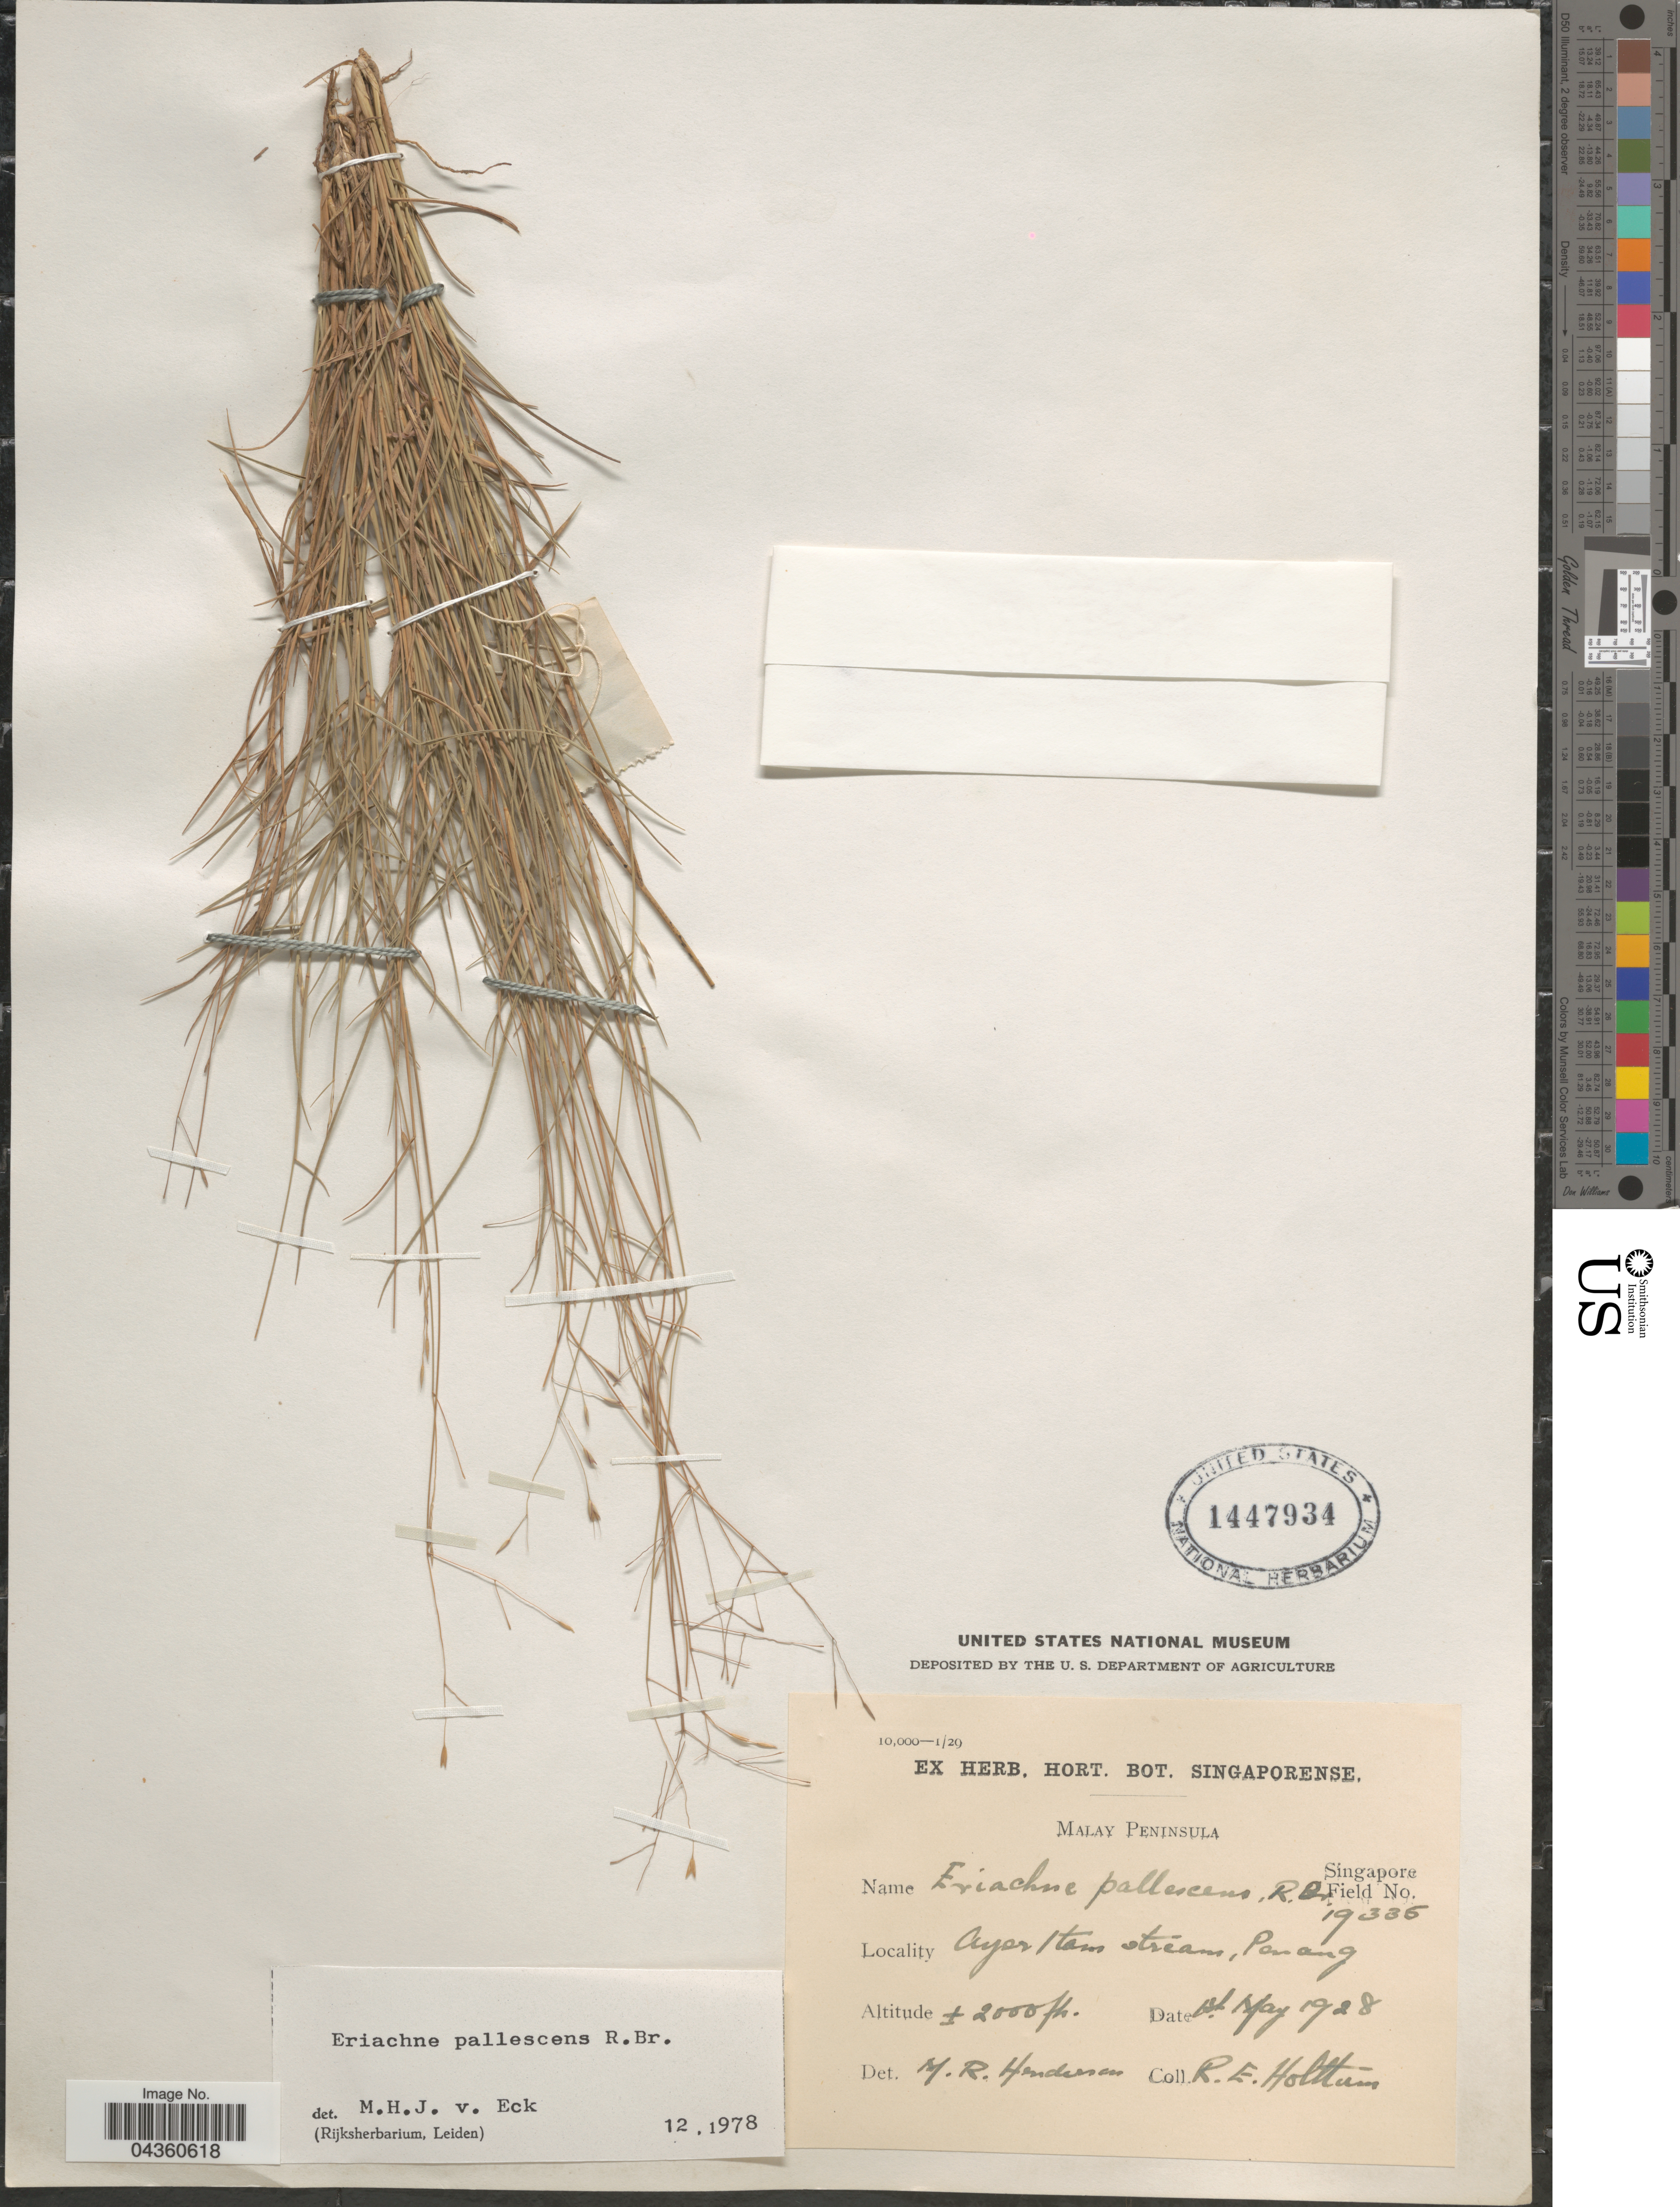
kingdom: Plantae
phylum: Tracheophyta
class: Liliopsida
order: Poales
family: Poaceae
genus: Eriachne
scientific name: Eriachne pallescens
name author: R. Br.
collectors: R. E. Holttum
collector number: Singapore Field 19335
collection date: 1928-05-13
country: Malaysia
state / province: Pinang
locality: Malay Peninsula. Ayer ltam stream, Penang.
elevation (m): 610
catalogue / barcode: US 1447934